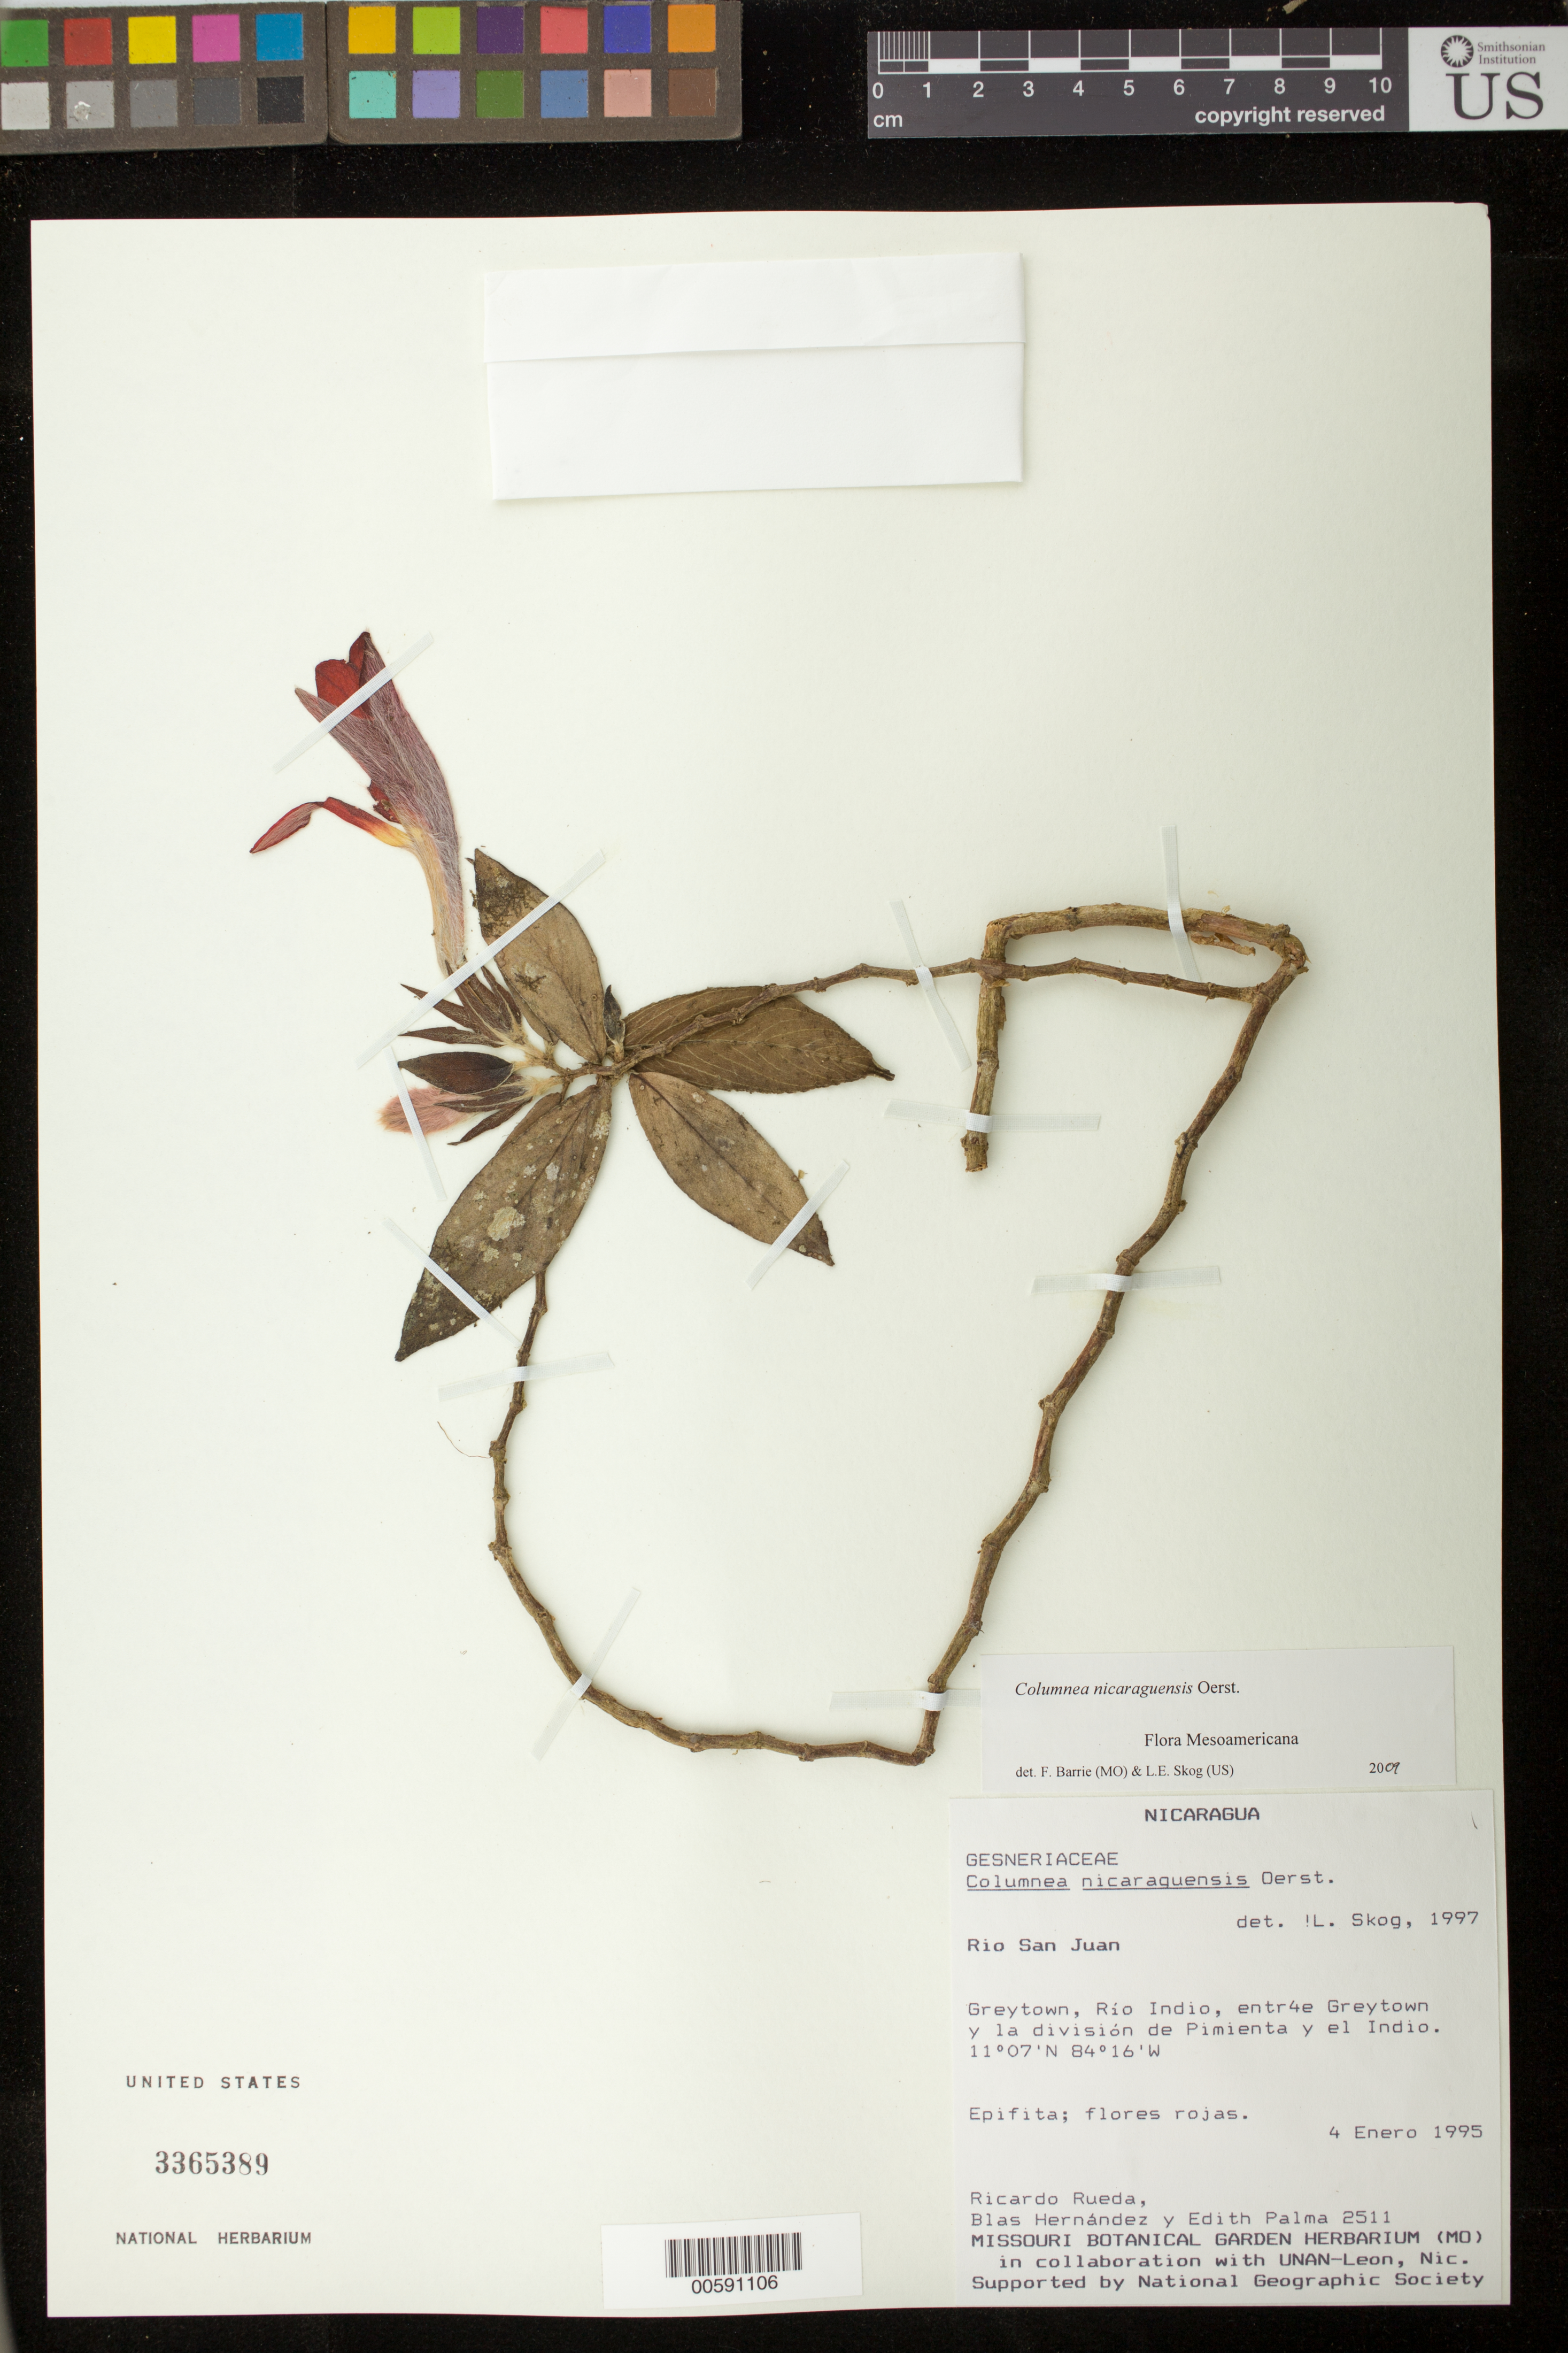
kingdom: Plantae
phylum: Tracheophyta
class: Magnoliopsida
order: Lamiales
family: Gesneriaceae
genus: Columnea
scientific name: Columnea nicaraguensis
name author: Oerst.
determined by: Skog, Laurence E.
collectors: R. Rueda, B. Hernández & E. Palma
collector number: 2511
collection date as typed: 04 Jan 1995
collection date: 1995-01-04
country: Nicaragua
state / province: Rio San Juan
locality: Greytown, Río Indio, entre Greytown y la división de Pimienta y el Indio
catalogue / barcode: US 3365389